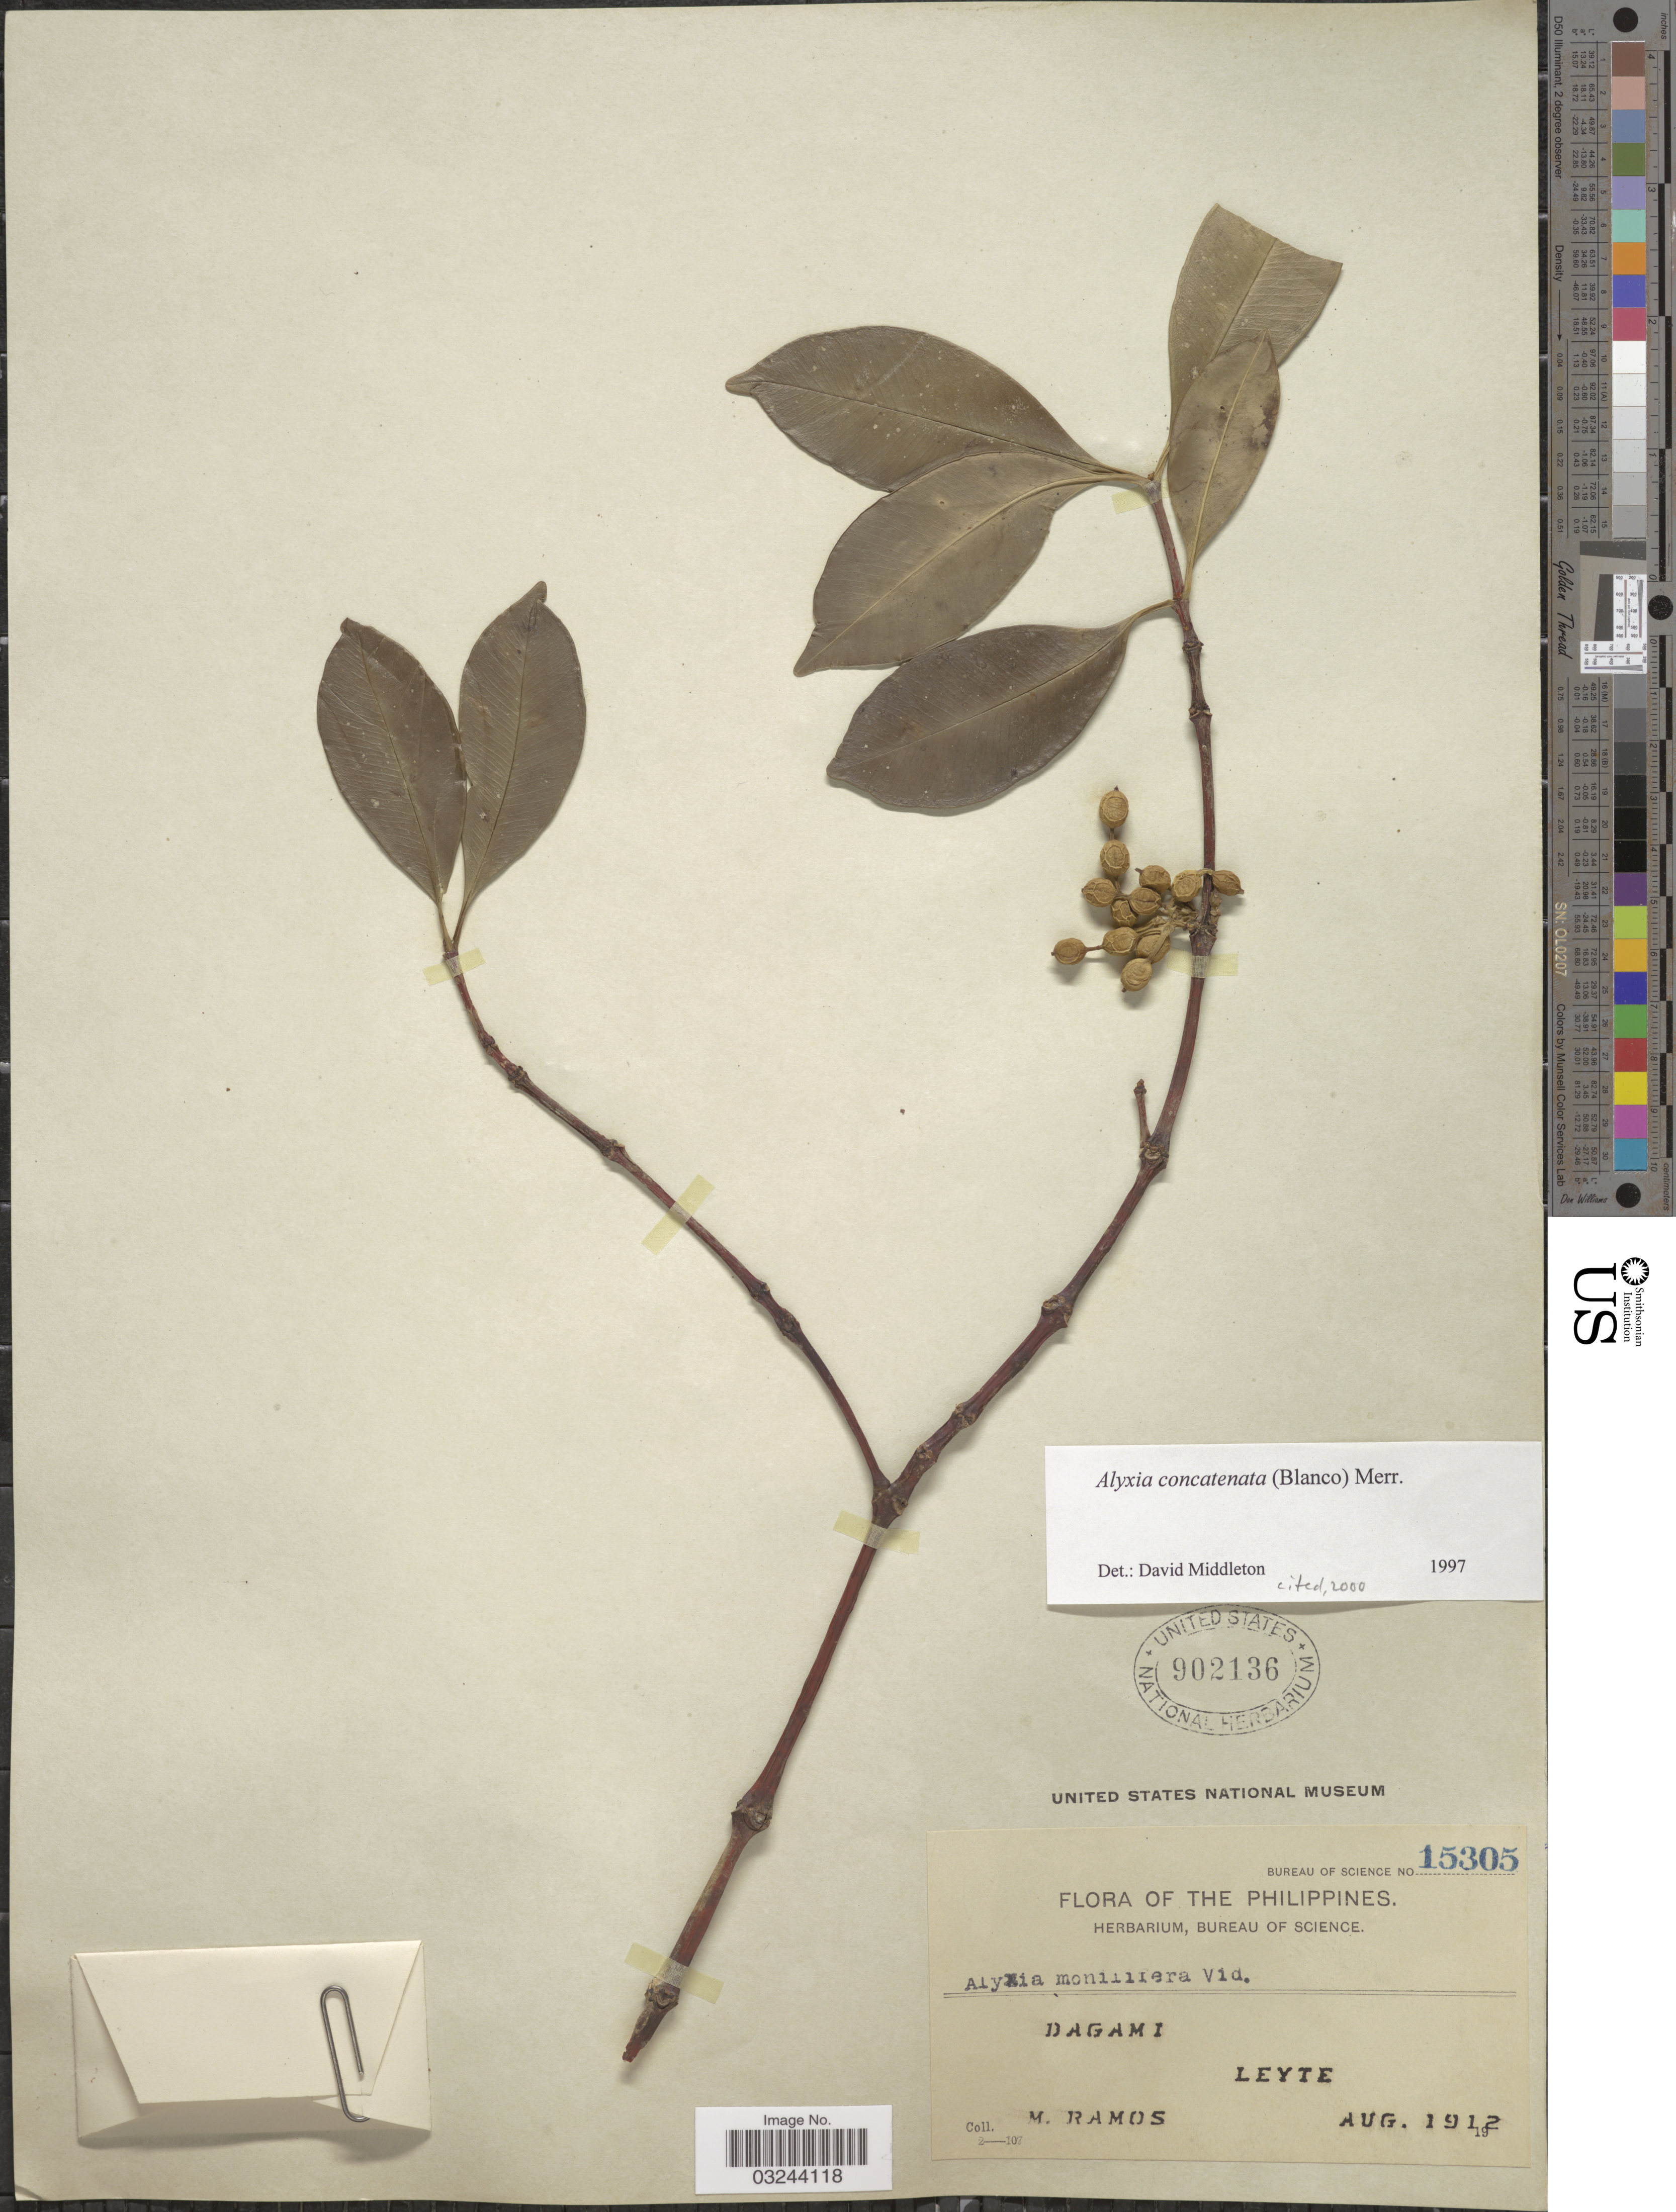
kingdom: Plantae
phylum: Tracheophyta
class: Magnoliopsida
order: Gentianales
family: Apocynaceae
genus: Alyxia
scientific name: Alyxia concatenata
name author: (Blanco) Merr.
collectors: M. Ramos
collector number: Bureau of Science 15305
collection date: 1912-08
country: Philippines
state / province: Eastern Visayas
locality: Dagami, Leyte.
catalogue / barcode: US 902136